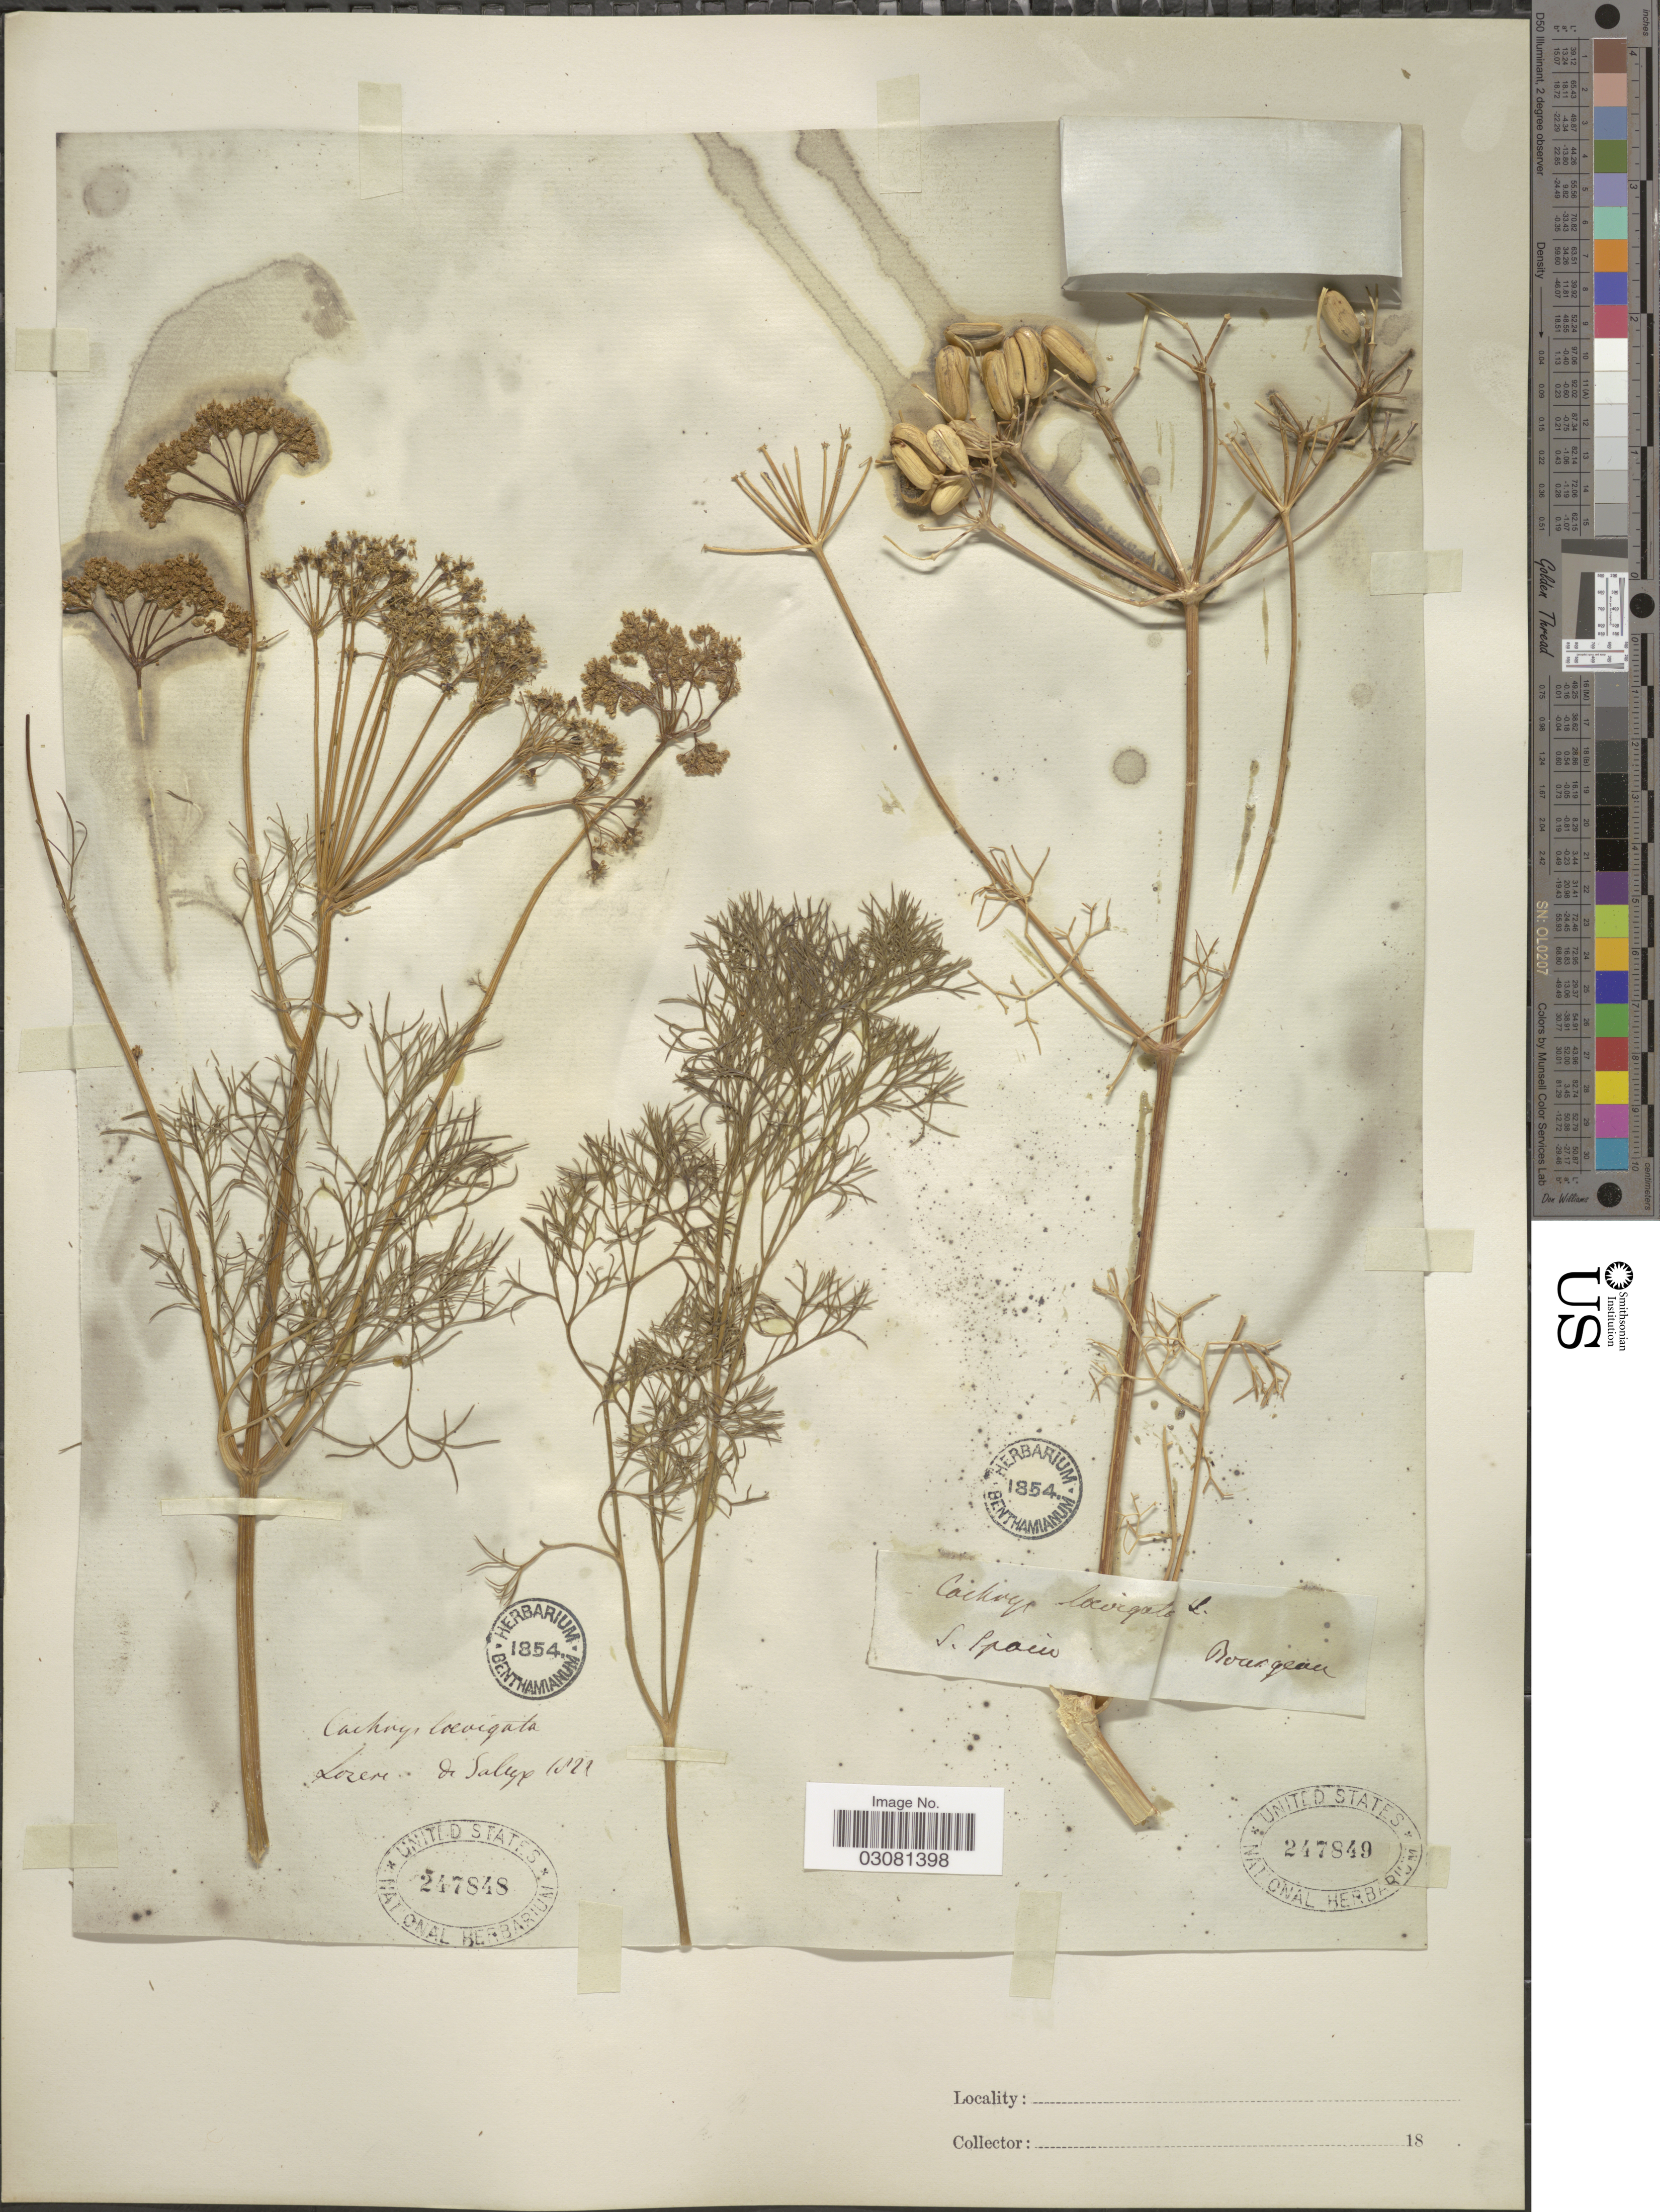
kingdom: Plantae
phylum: Tracheophyta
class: Magnoliopsida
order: Apiales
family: Apiaceae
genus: Cachrys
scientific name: Cachrys laevigata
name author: Lam.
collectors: -. Bourgeau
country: Spain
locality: S. Spain.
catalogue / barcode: US 247849-2